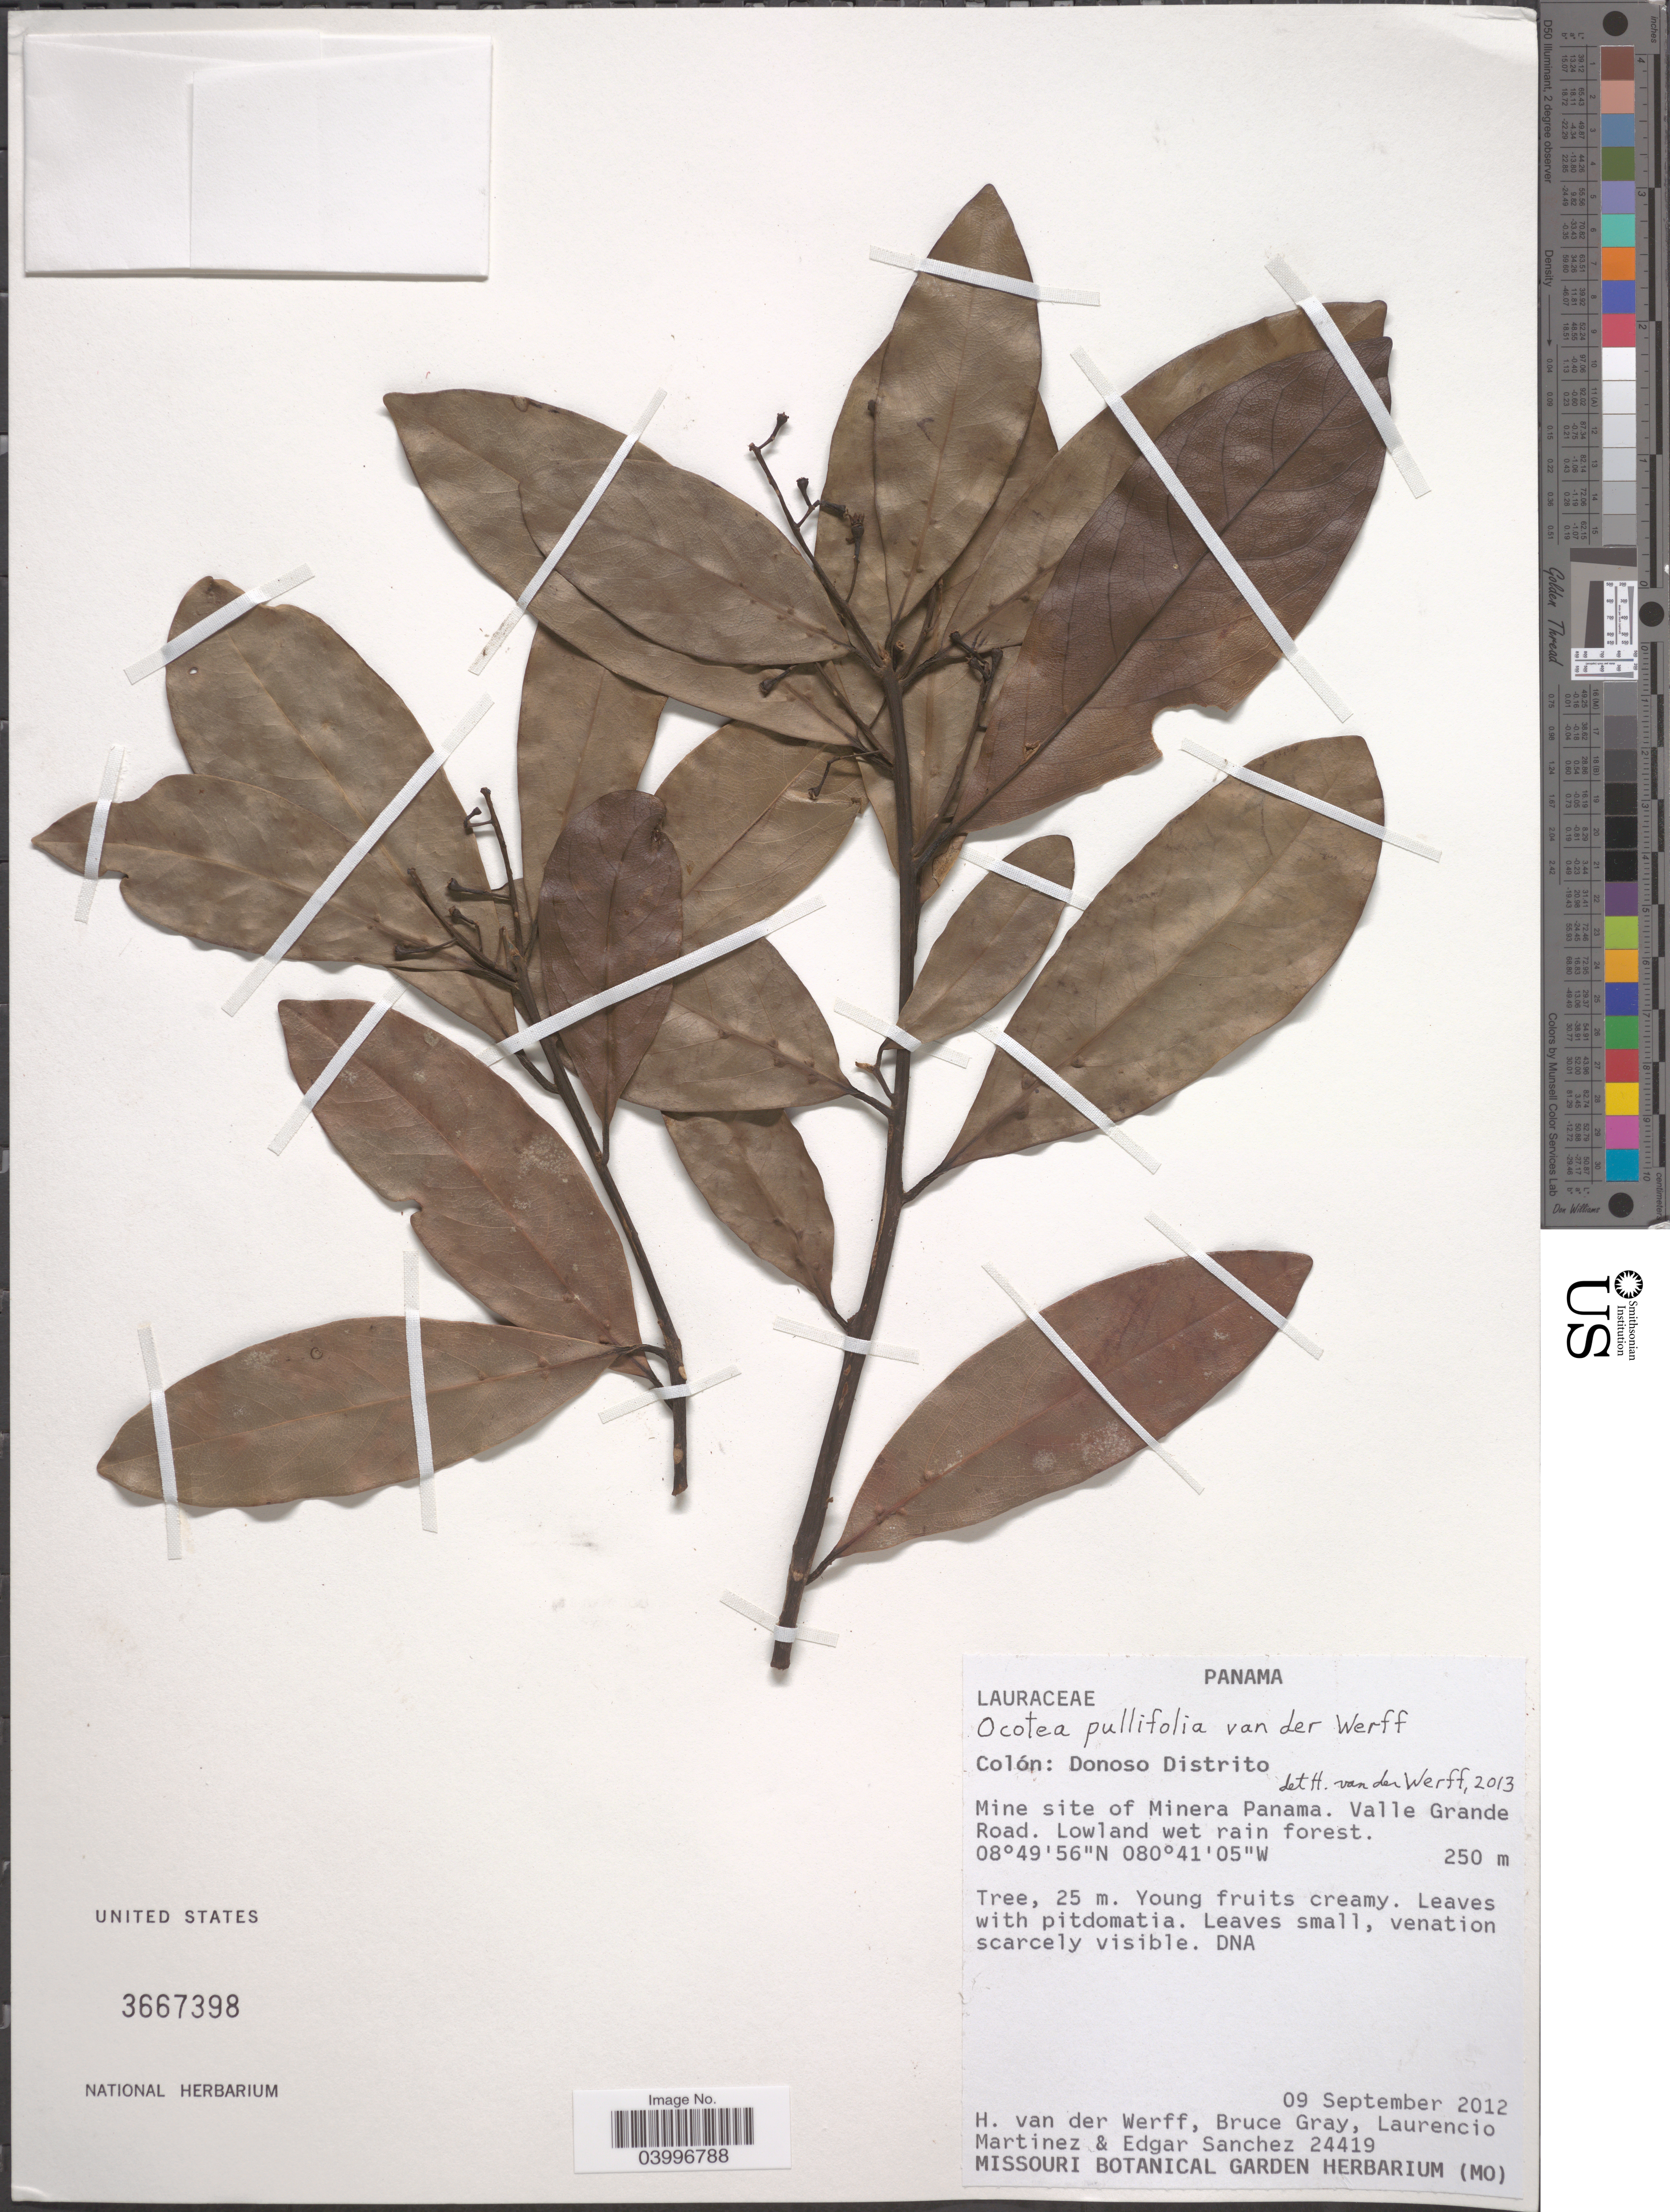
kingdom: Plantae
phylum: Tracheophyta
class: Magnoliopsida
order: Laurales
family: Lauraceae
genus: Ocotea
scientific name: Ocotea pullifolia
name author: van der Werff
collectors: H. van der Werff, B. Gray, L. Martinez & E. Sanchez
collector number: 24419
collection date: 2012-09-09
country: Panama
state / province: Colón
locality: Donoso Dostrito. Mine site of Minera Panama. Valle Grande Road.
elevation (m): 250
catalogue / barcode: US 3667398